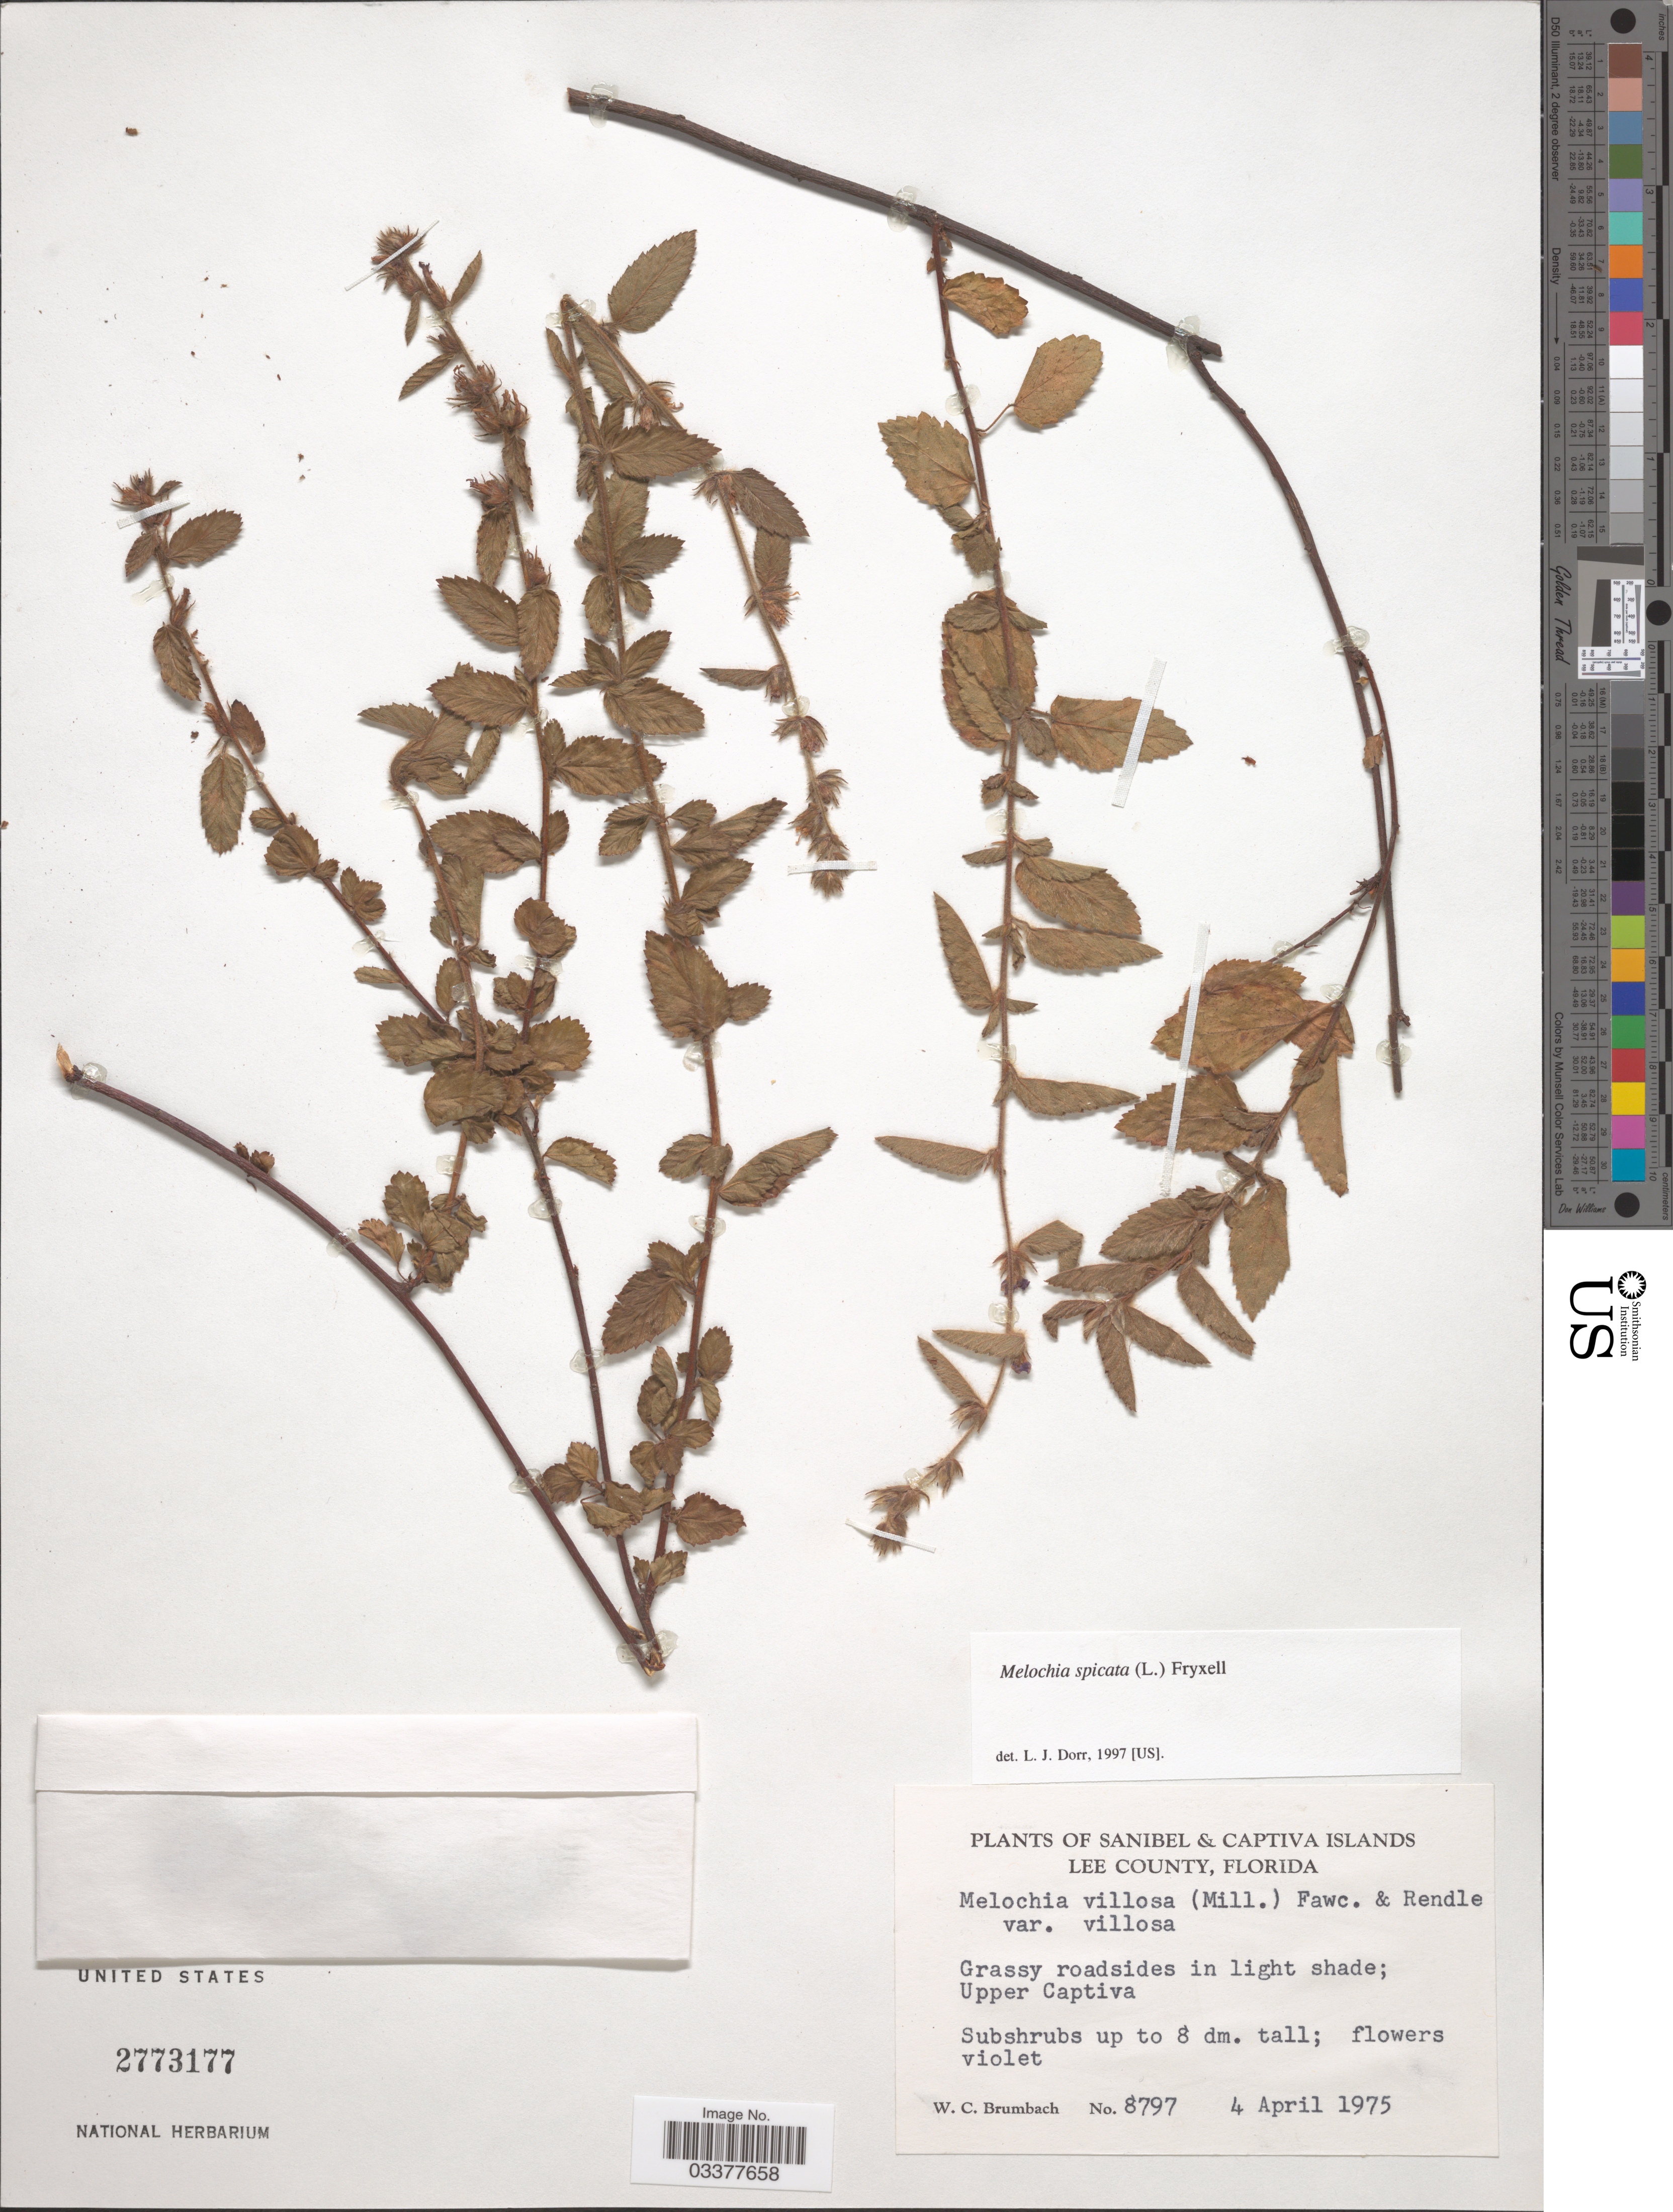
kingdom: Plantae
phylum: Tracheophyta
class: Magnoliopsida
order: Malvales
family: Malvaceae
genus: Melochia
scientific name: Melochia spicata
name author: (L.) Fryxell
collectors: W. C. Brumbach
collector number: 8797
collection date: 1975-04-04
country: United States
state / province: Florida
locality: Sanibel & Captiva Islands. Lee County. [unsure placement] Upper Captiva.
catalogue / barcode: US 2773177